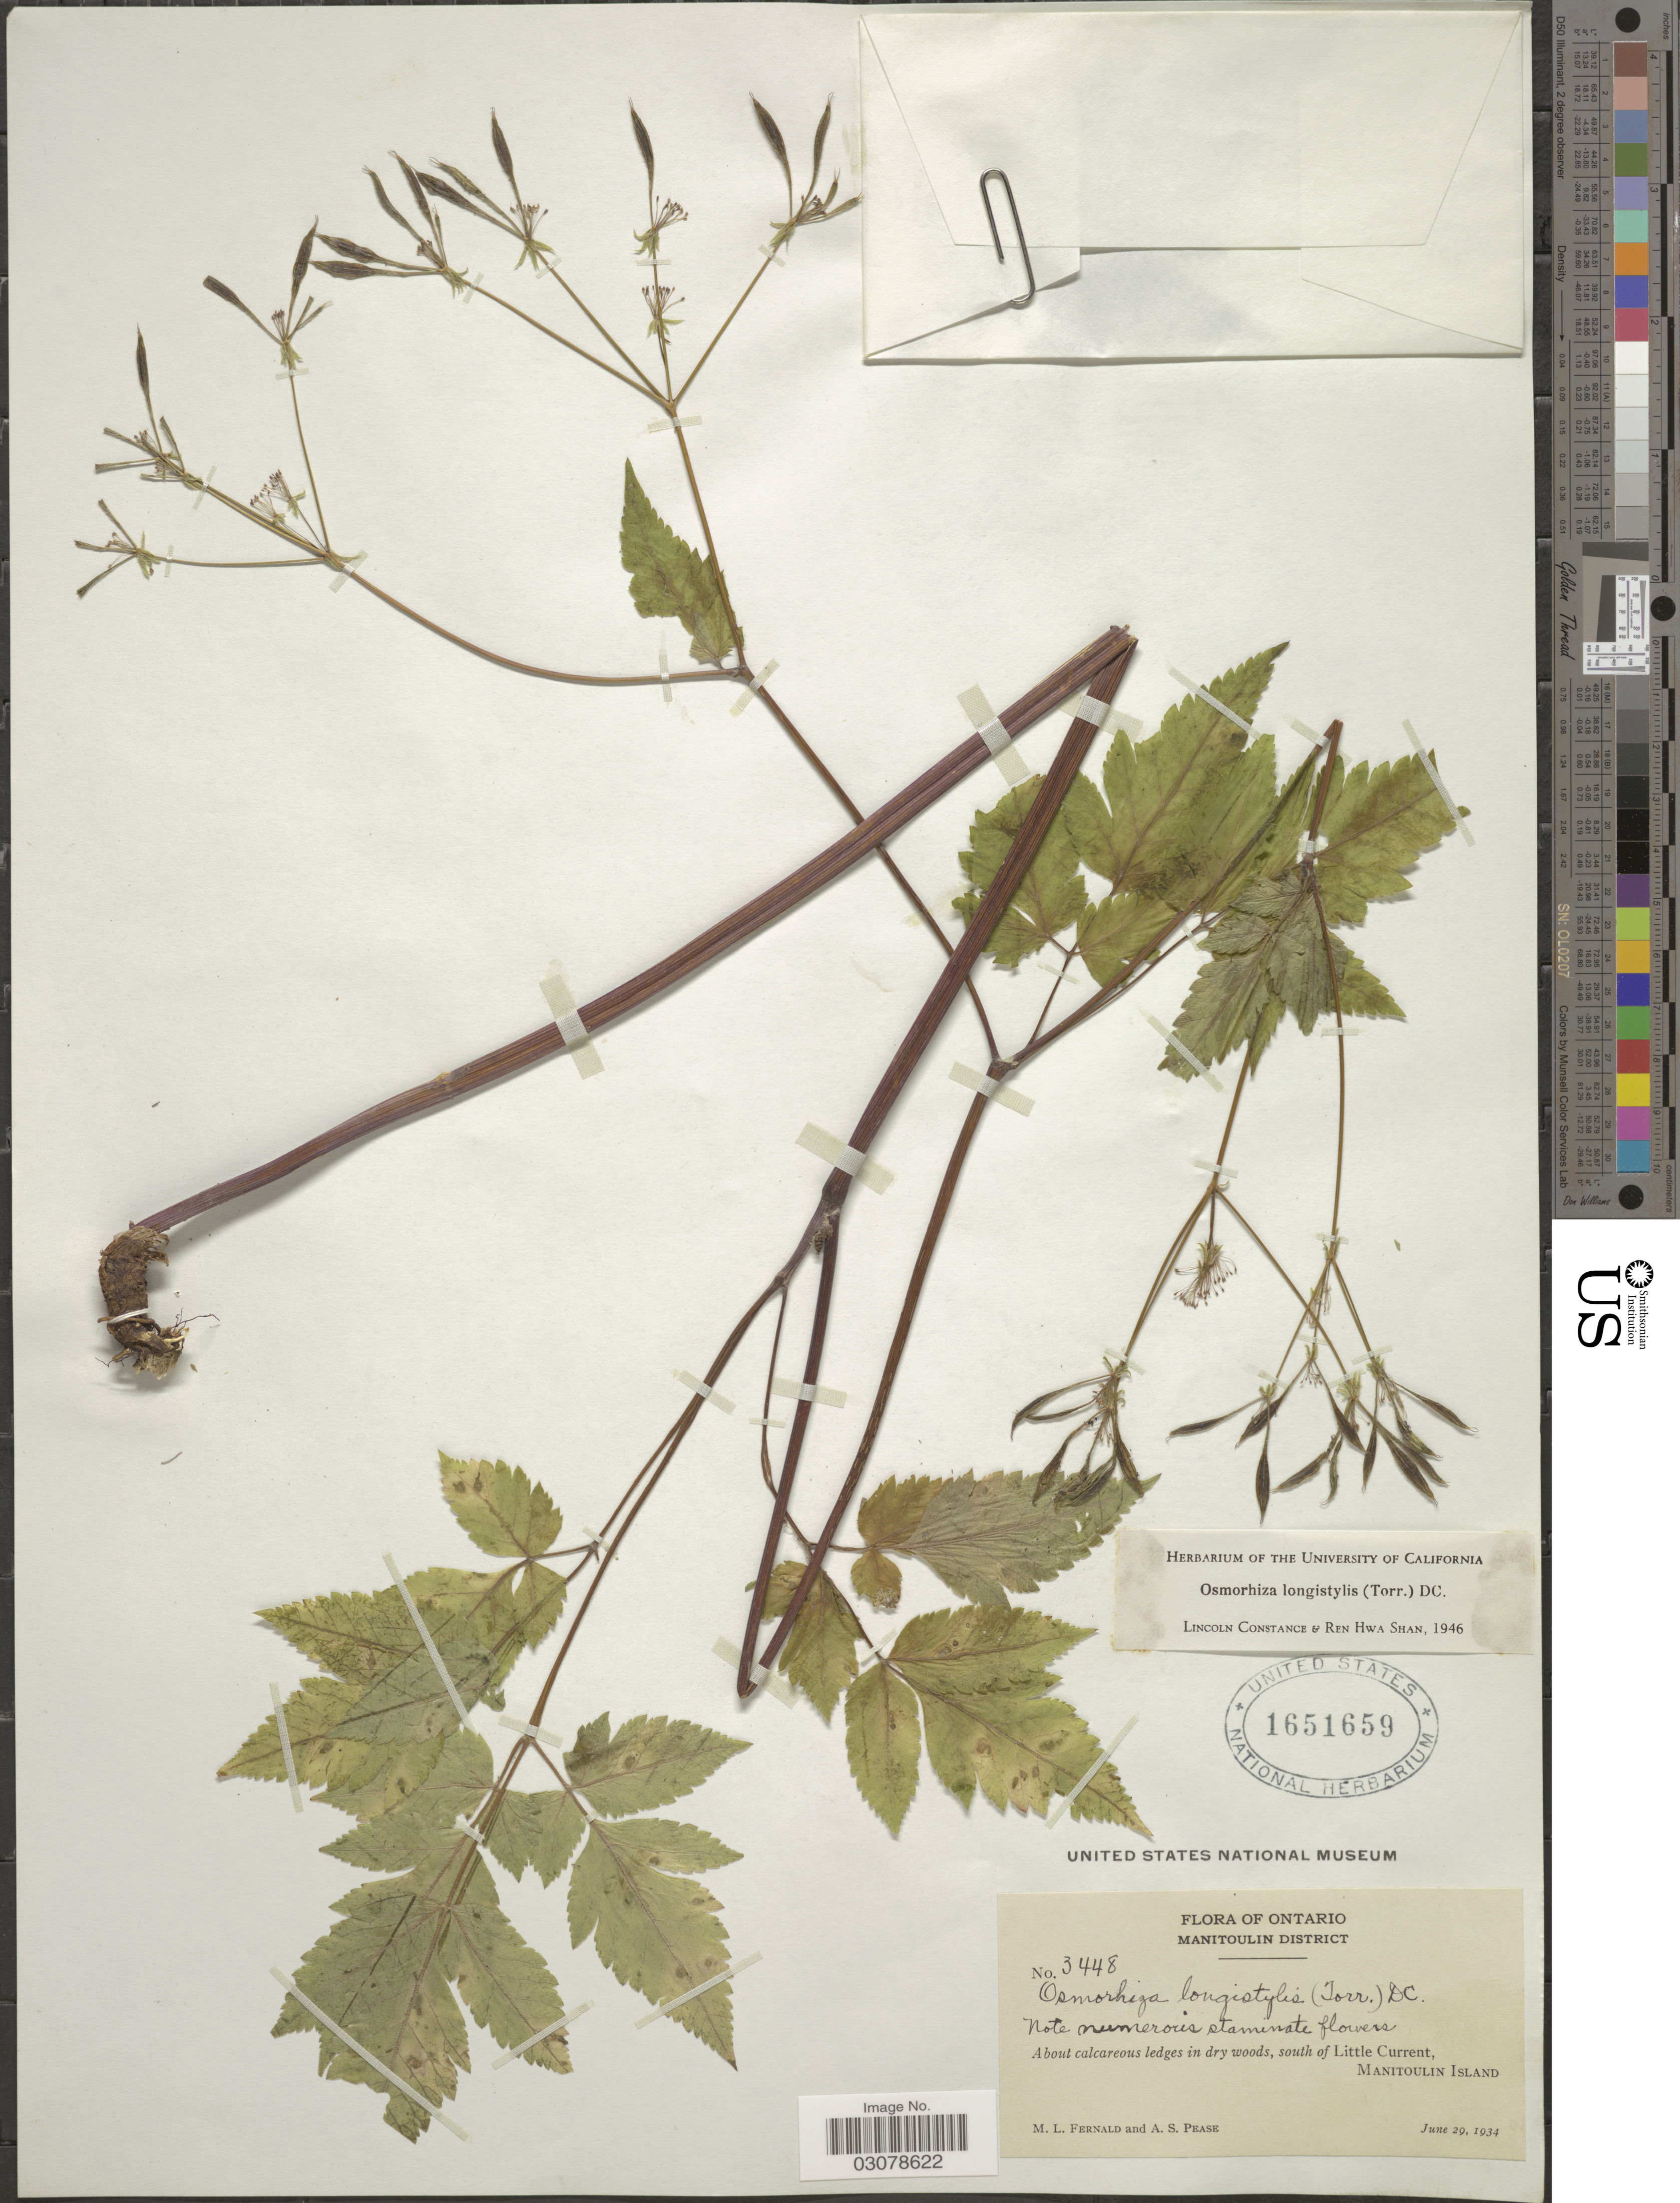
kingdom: Plantae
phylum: Tracheophyta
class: Magnoliopsida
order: Apiales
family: Apiaceae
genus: Osmorhiza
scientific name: Osmorhiza longistylis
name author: (Torr.) DC.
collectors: M. L. Fernald & A. S. Pease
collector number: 3448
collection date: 1934-06-29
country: Canada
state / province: Ontario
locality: Manitoulin District. About calcareous ledges in dry woods, south of Little Current, Manitoulin Island.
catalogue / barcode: US 1651659